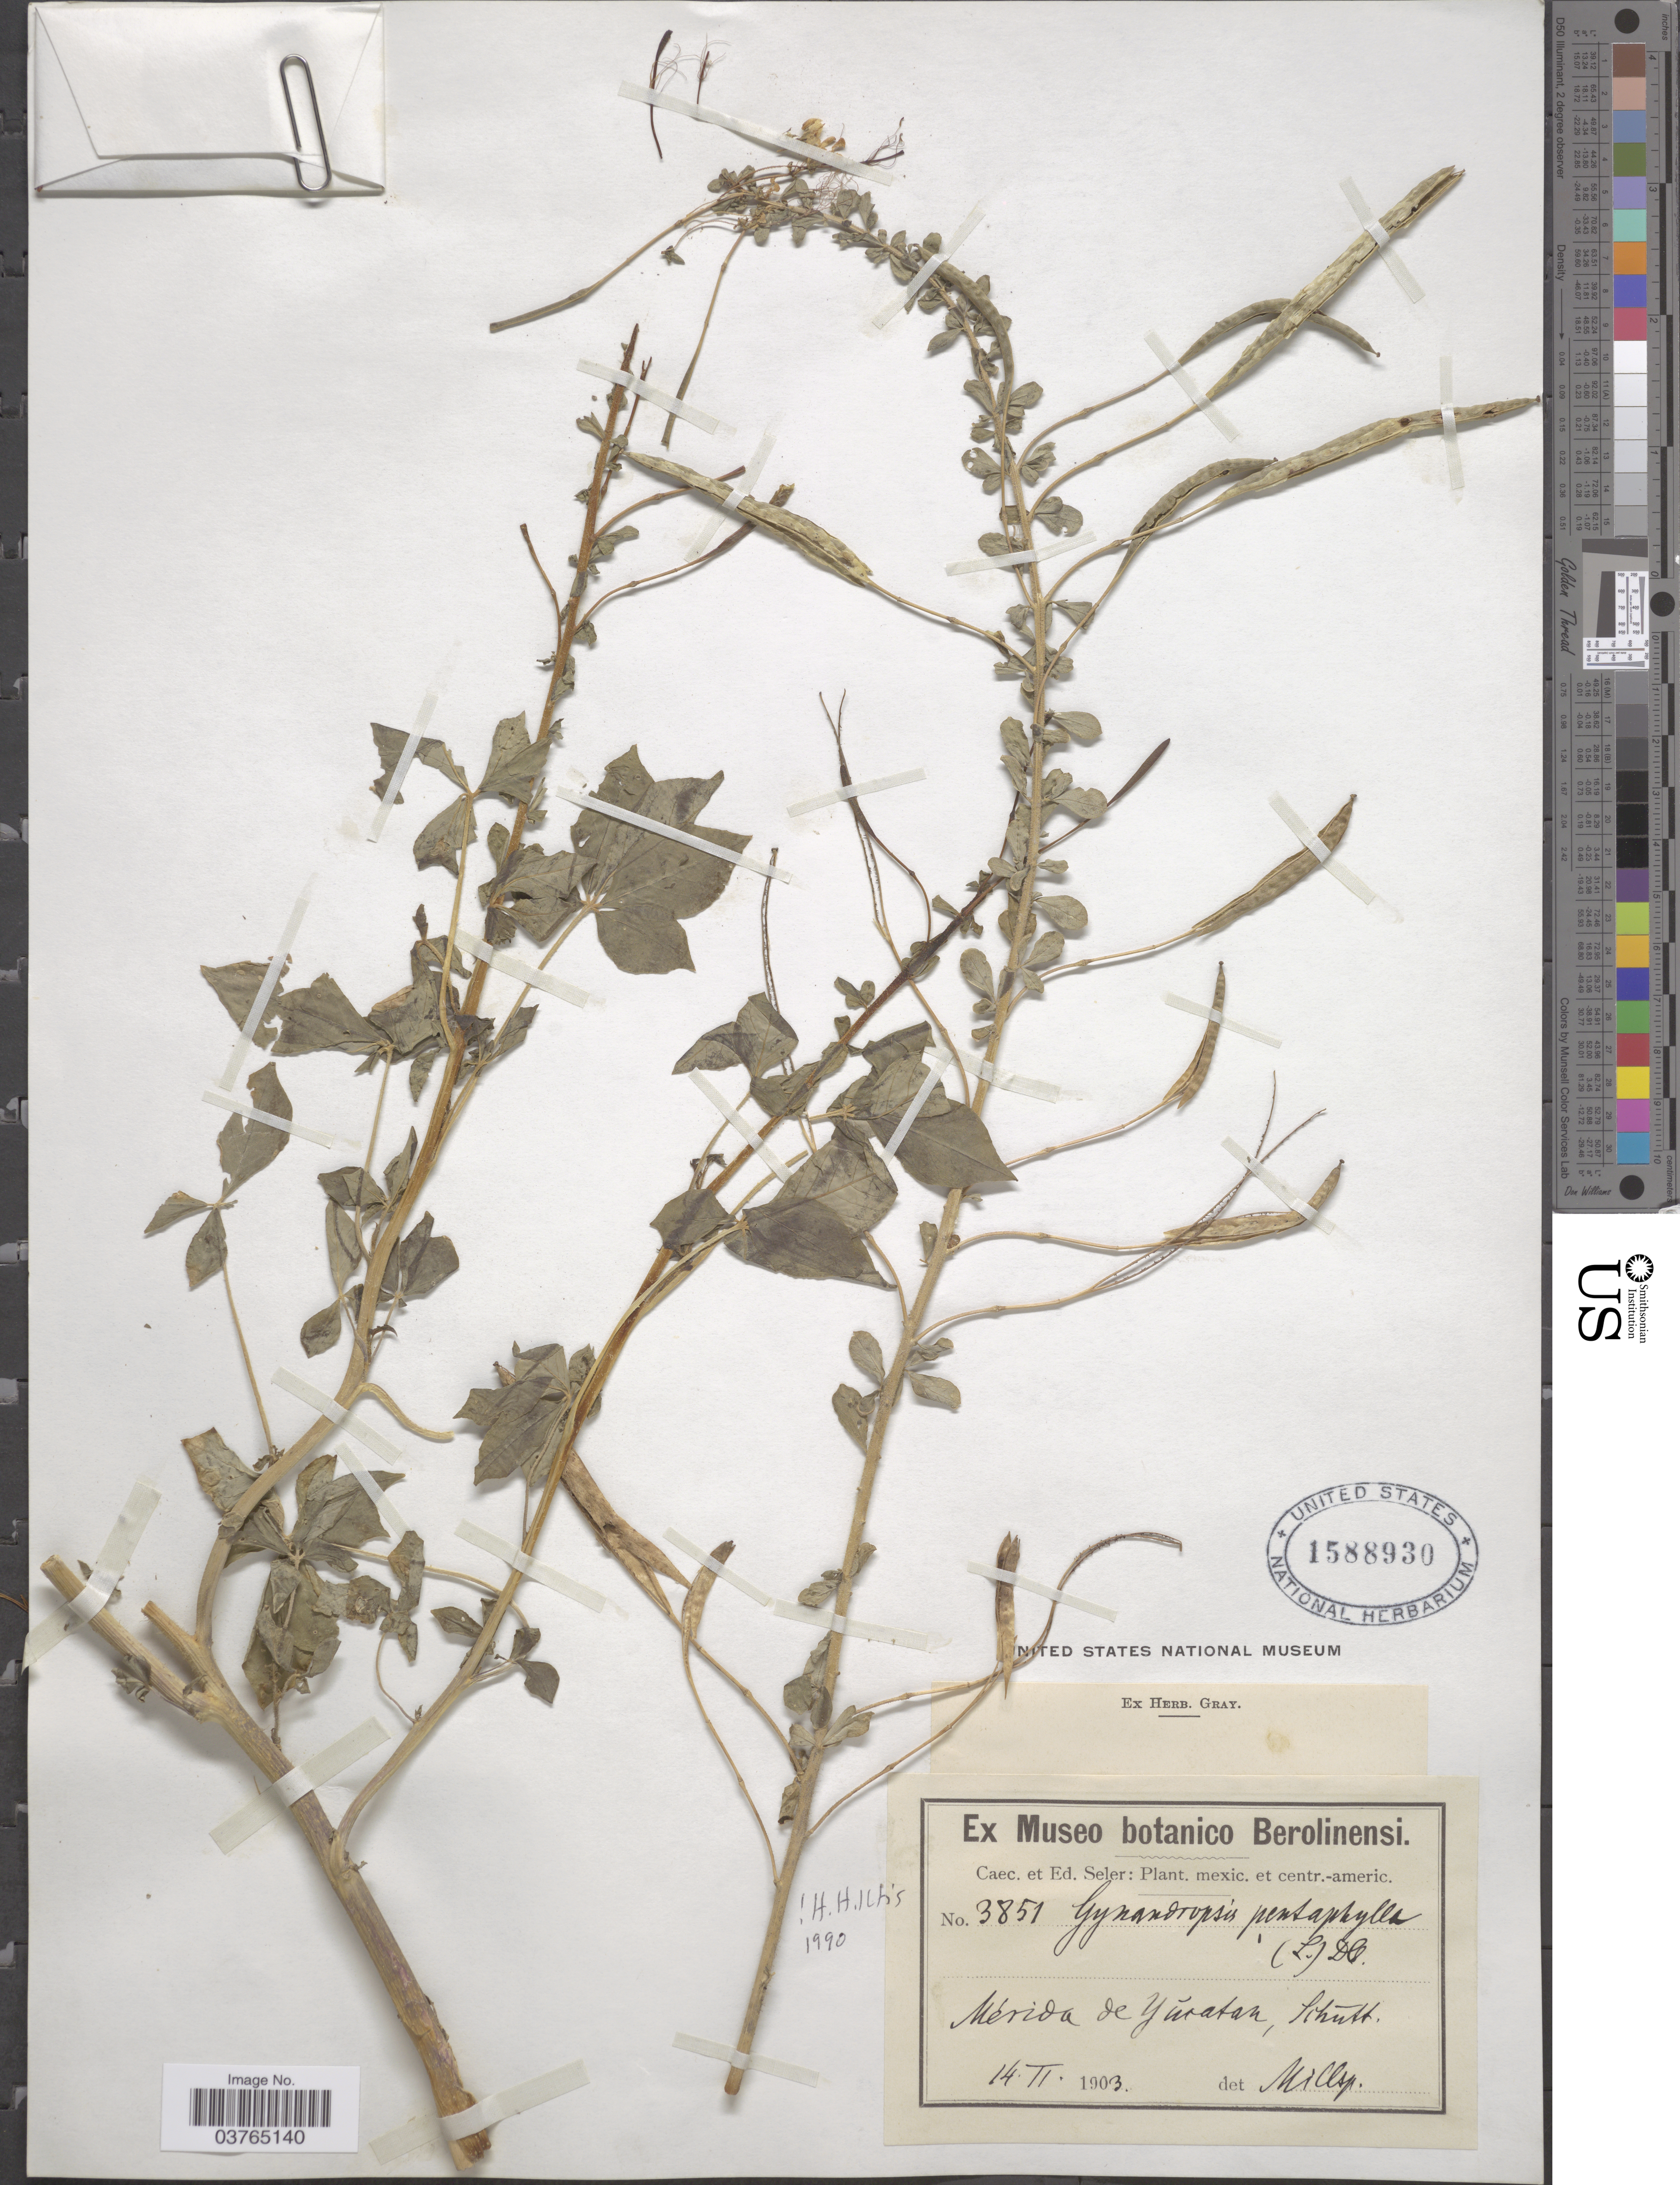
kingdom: Plantae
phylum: Tracheophyta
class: Magnoliopsida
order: Brassicales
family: Cleomaceae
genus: Gynandropsis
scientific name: Gynandropsis gynandra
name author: (L.) Briq.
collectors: C. Seler & E. G. Seler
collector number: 3851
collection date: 1903-02-14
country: Mexico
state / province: Yucatán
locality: Merida de Yúcatan, Schult.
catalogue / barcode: US 1588930